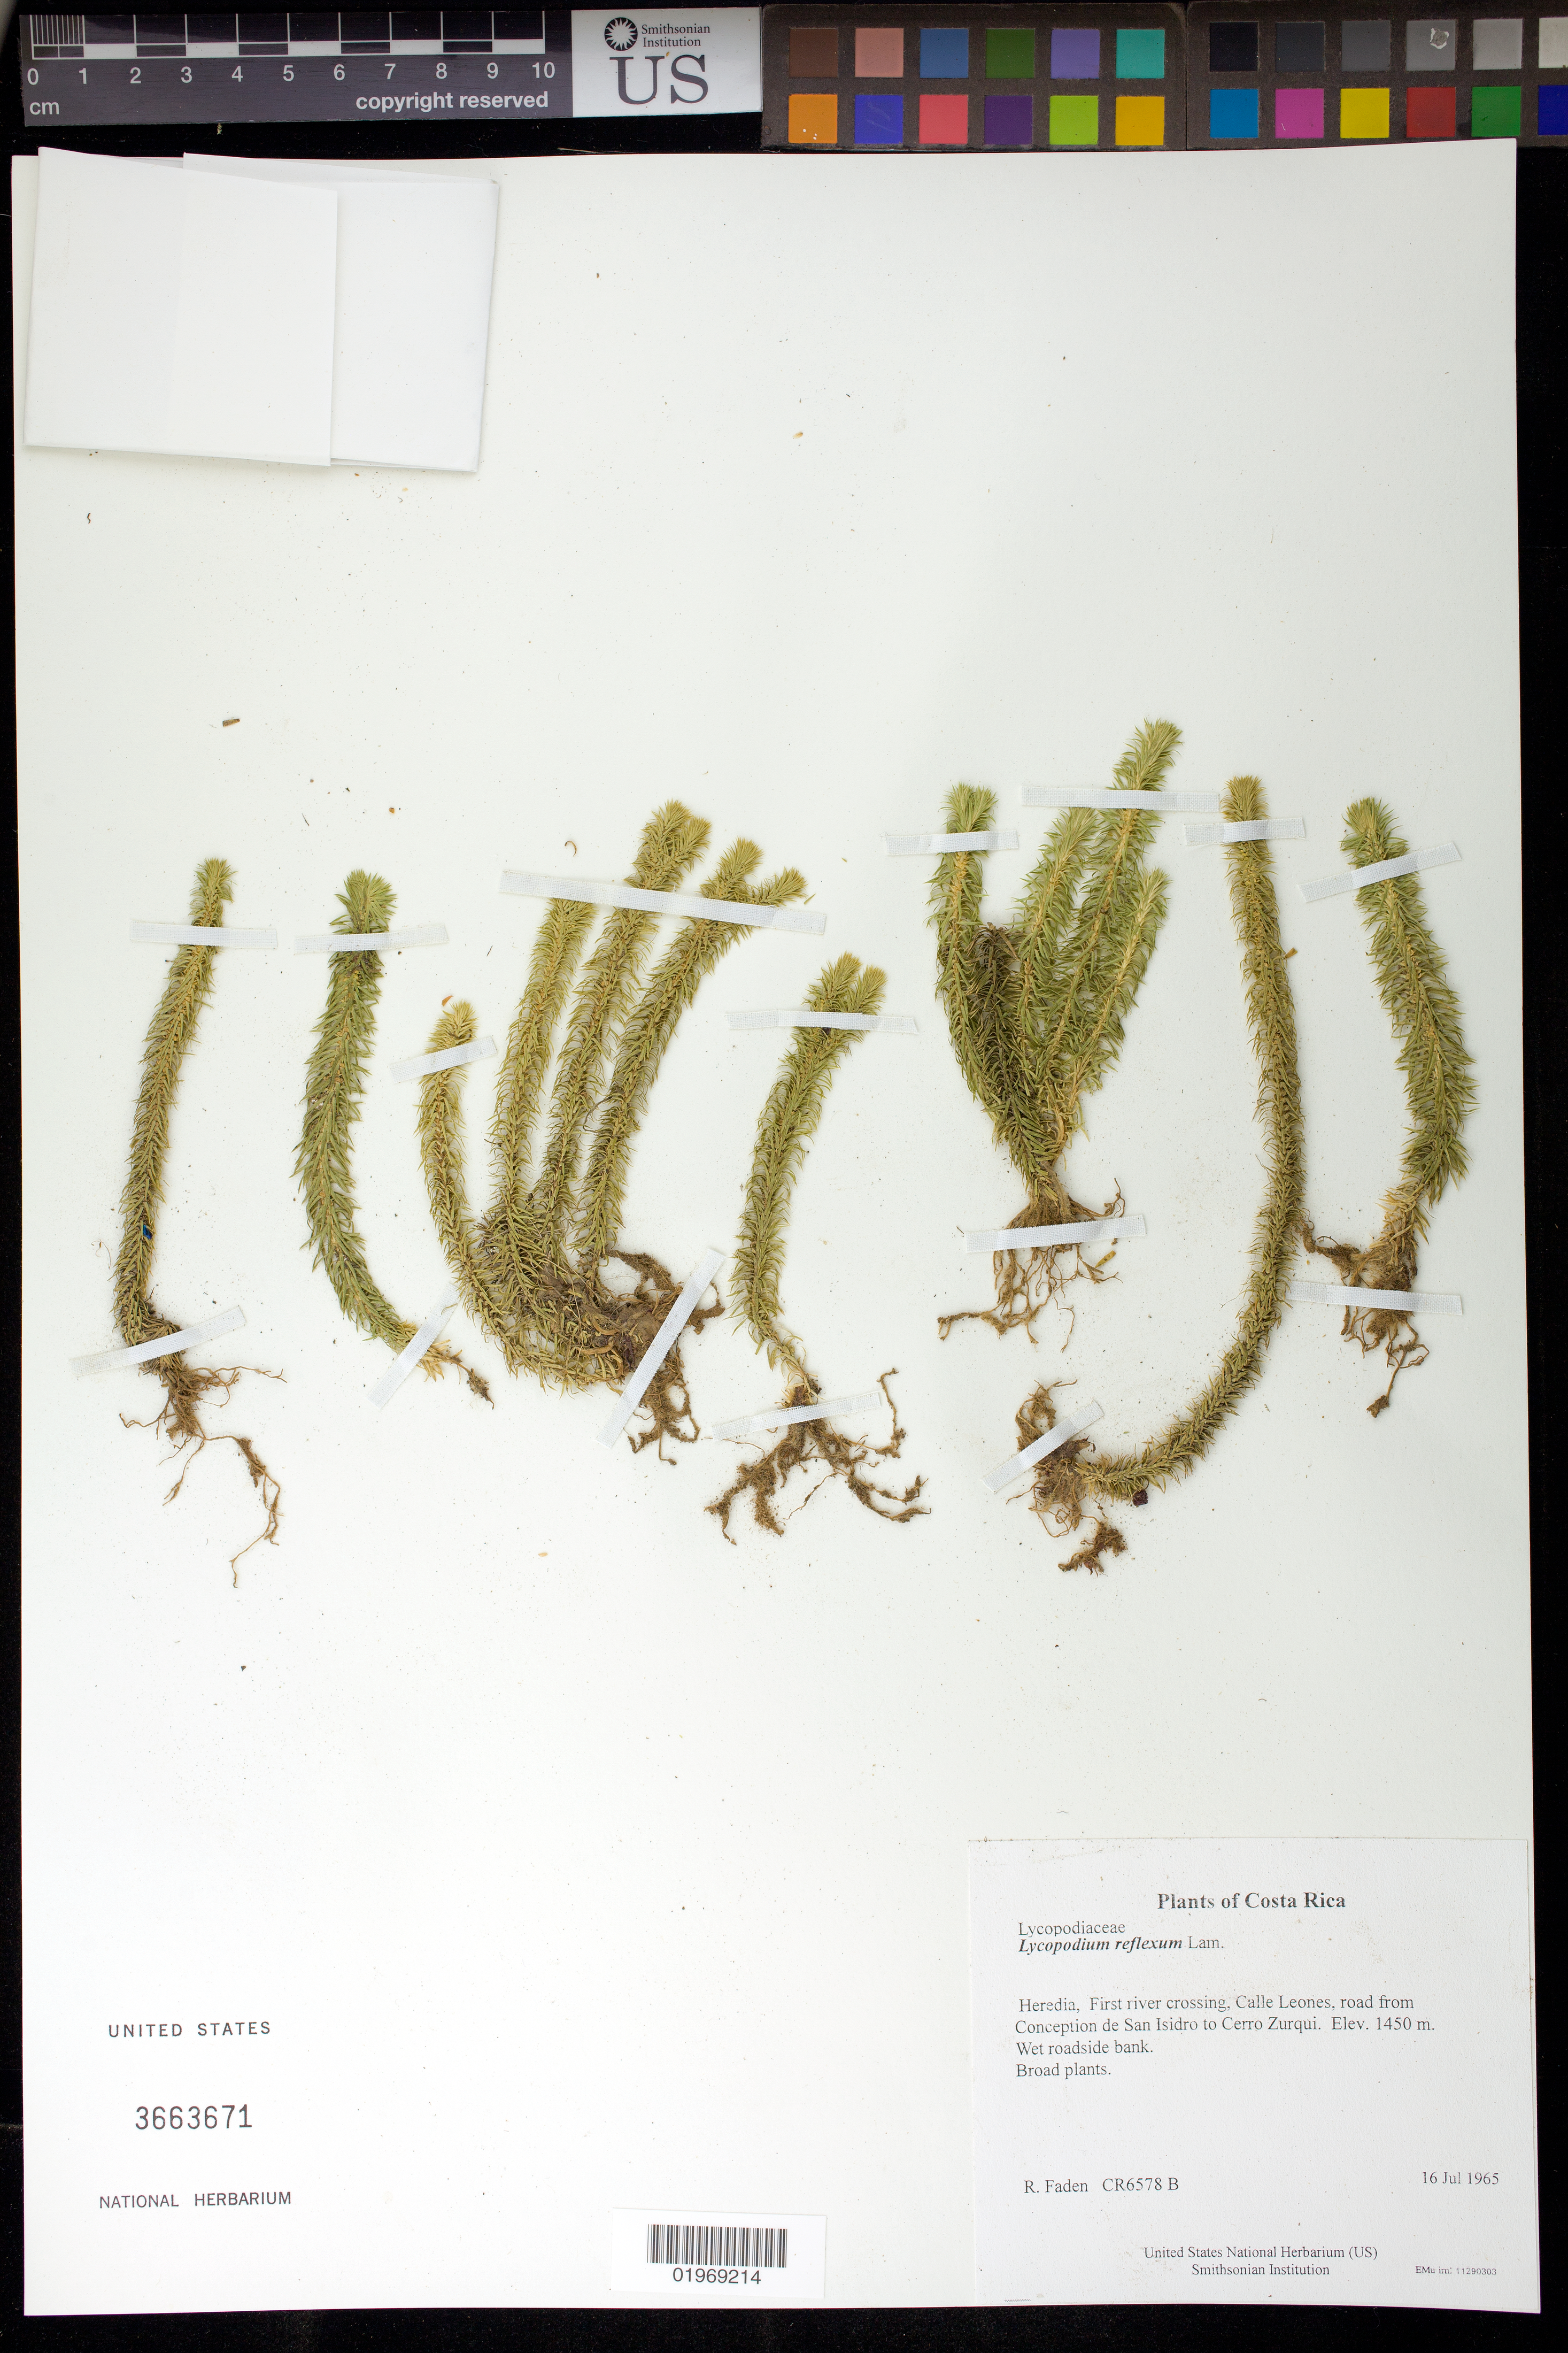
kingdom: Plantae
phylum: Tracheophyta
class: Lycopodiopsida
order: Lycopodiales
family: Lycopodiaceae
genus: Phlegmariurus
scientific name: Phlegmariurus reflexus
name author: (Lam.) B. Øllg.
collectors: R. B. Faden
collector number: CR6578 B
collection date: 1965-07-16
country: Costa Rica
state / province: Heredia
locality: First river crossing, Calle Leones, road from Conception de San Isidro to Cerro Zurqui.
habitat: Wet roadside bank.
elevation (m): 1450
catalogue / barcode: US 3663671